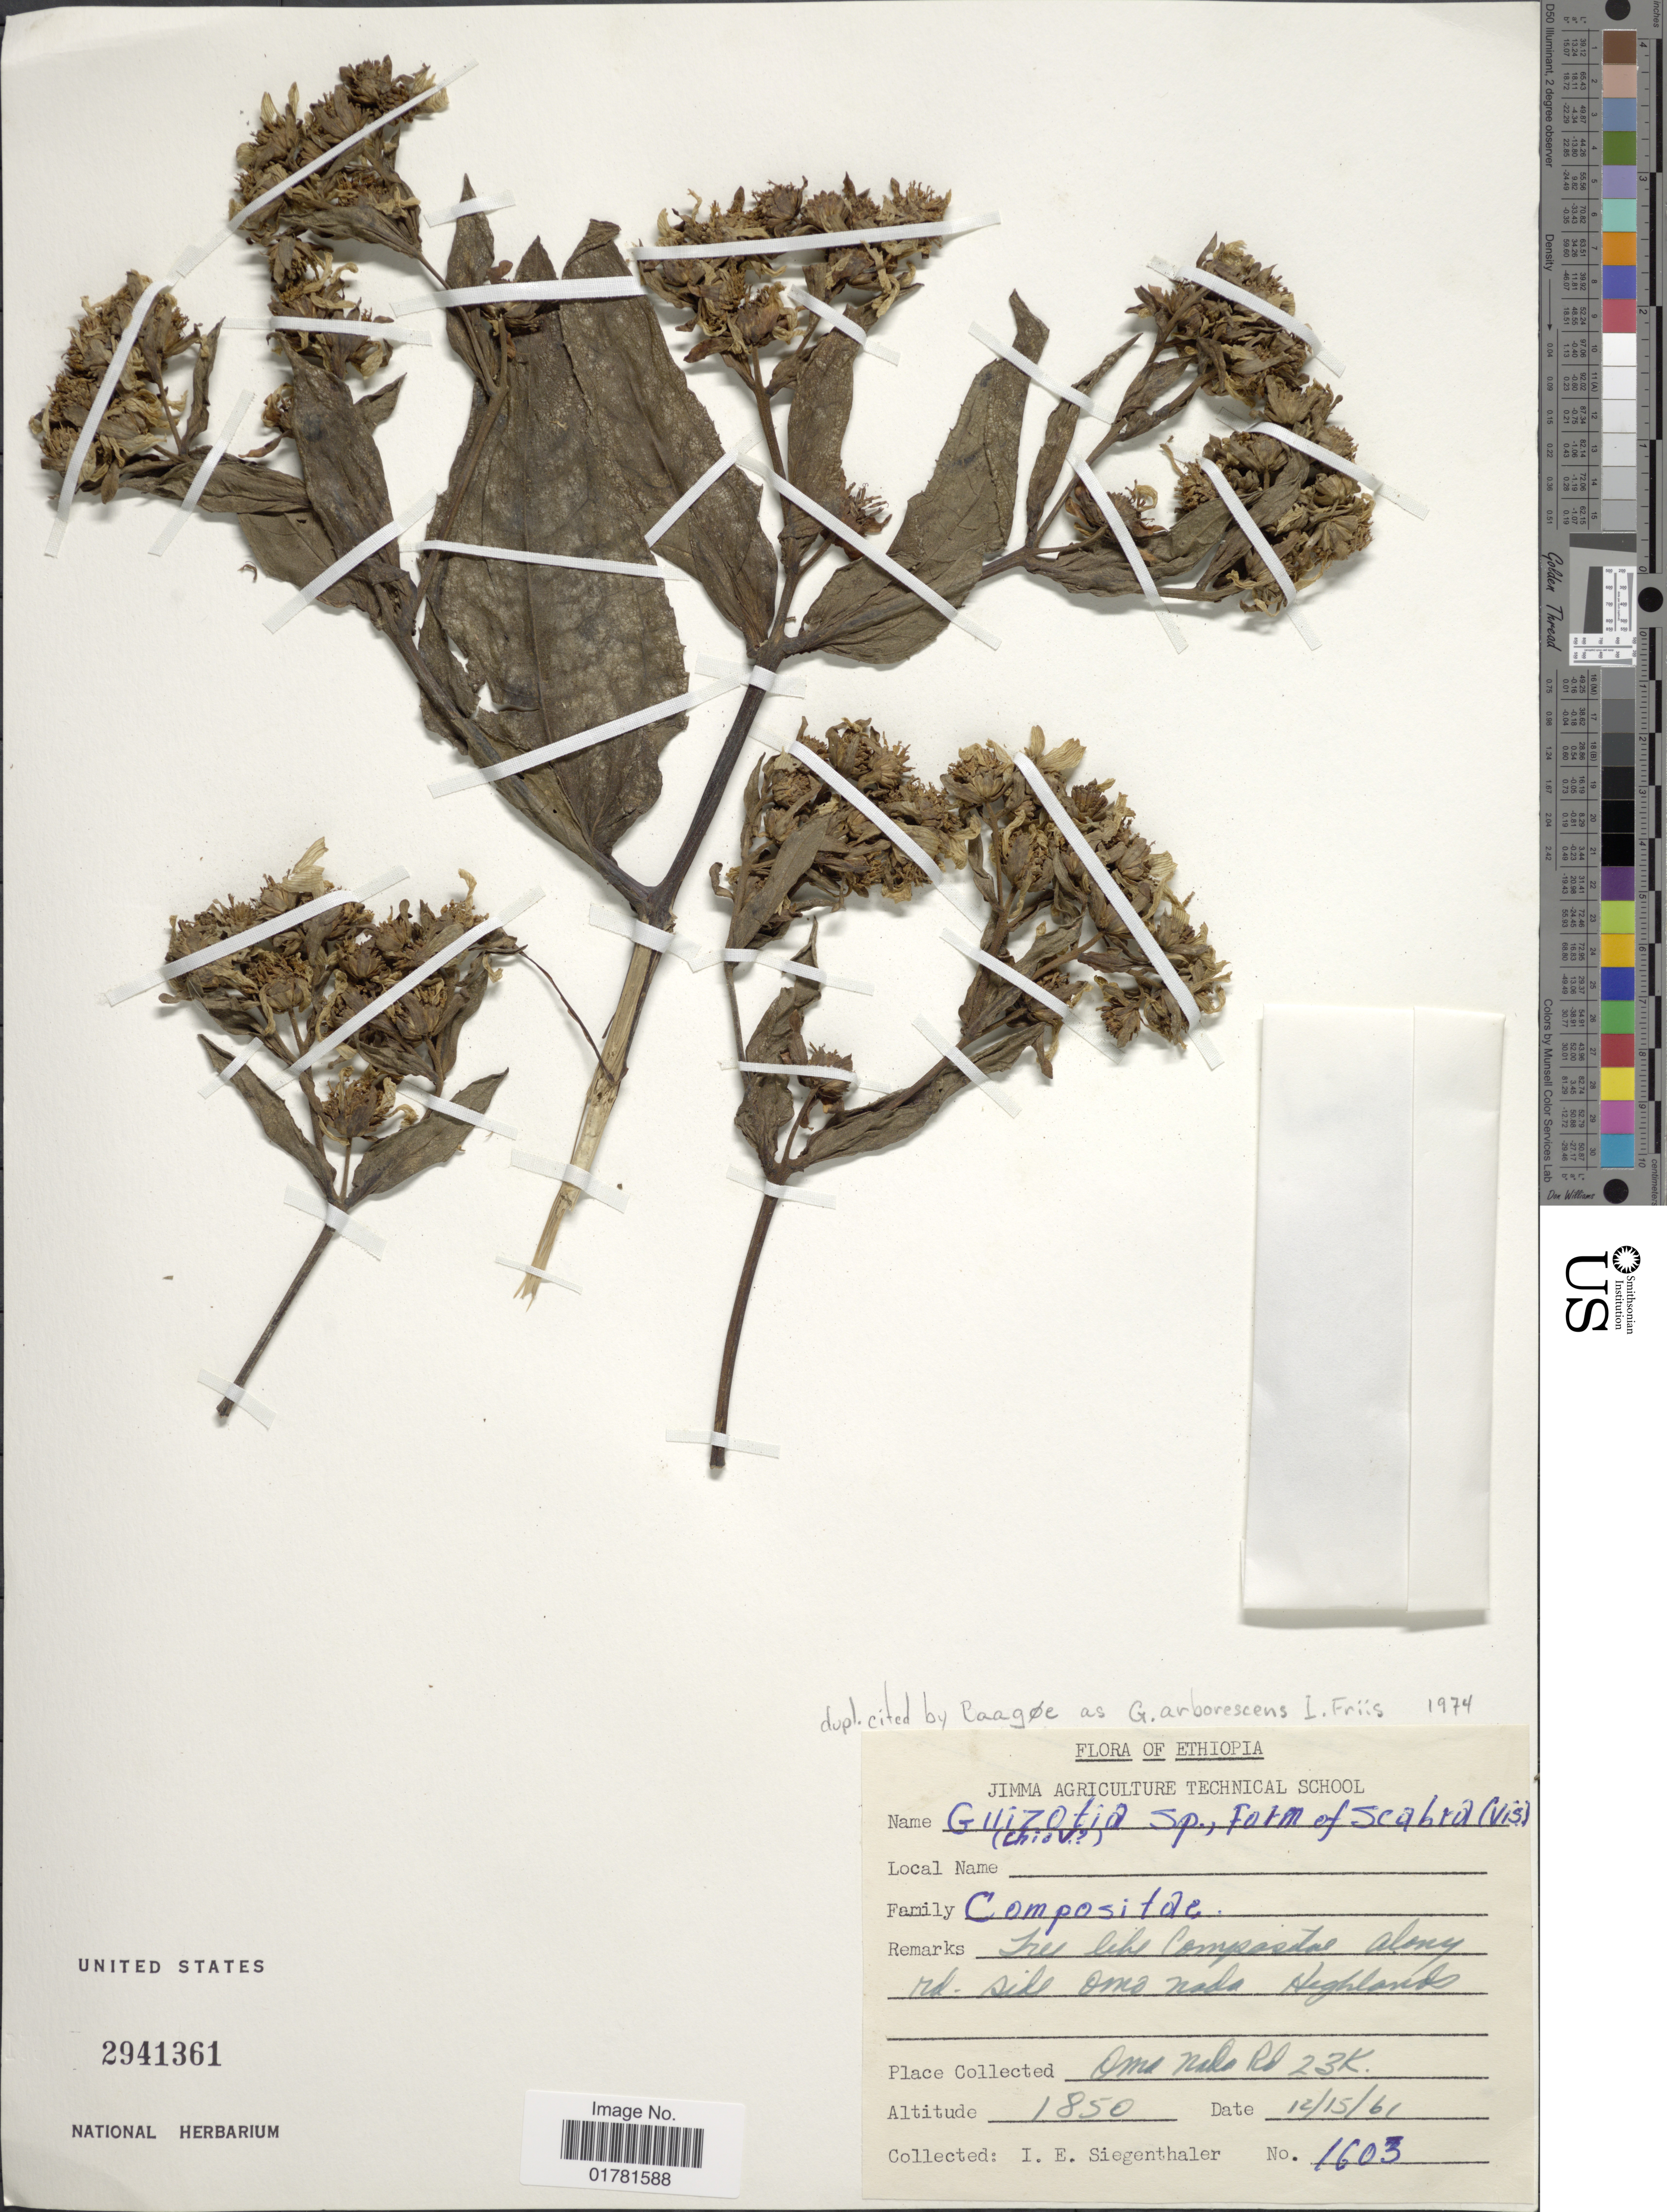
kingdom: Plantae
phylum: Tracheophyta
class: Magnoliopsida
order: Asterales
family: Asteraceae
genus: Guizotia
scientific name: Guizotia abyssinica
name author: (L. f.) Cass.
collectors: I. Siegenthaler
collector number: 1603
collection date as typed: Transcribed d/m/y: 15/12/61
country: Ethiopia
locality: Along rd sill Omo Nada Highlands, Oma Nada Rd 23K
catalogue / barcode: US 2941361